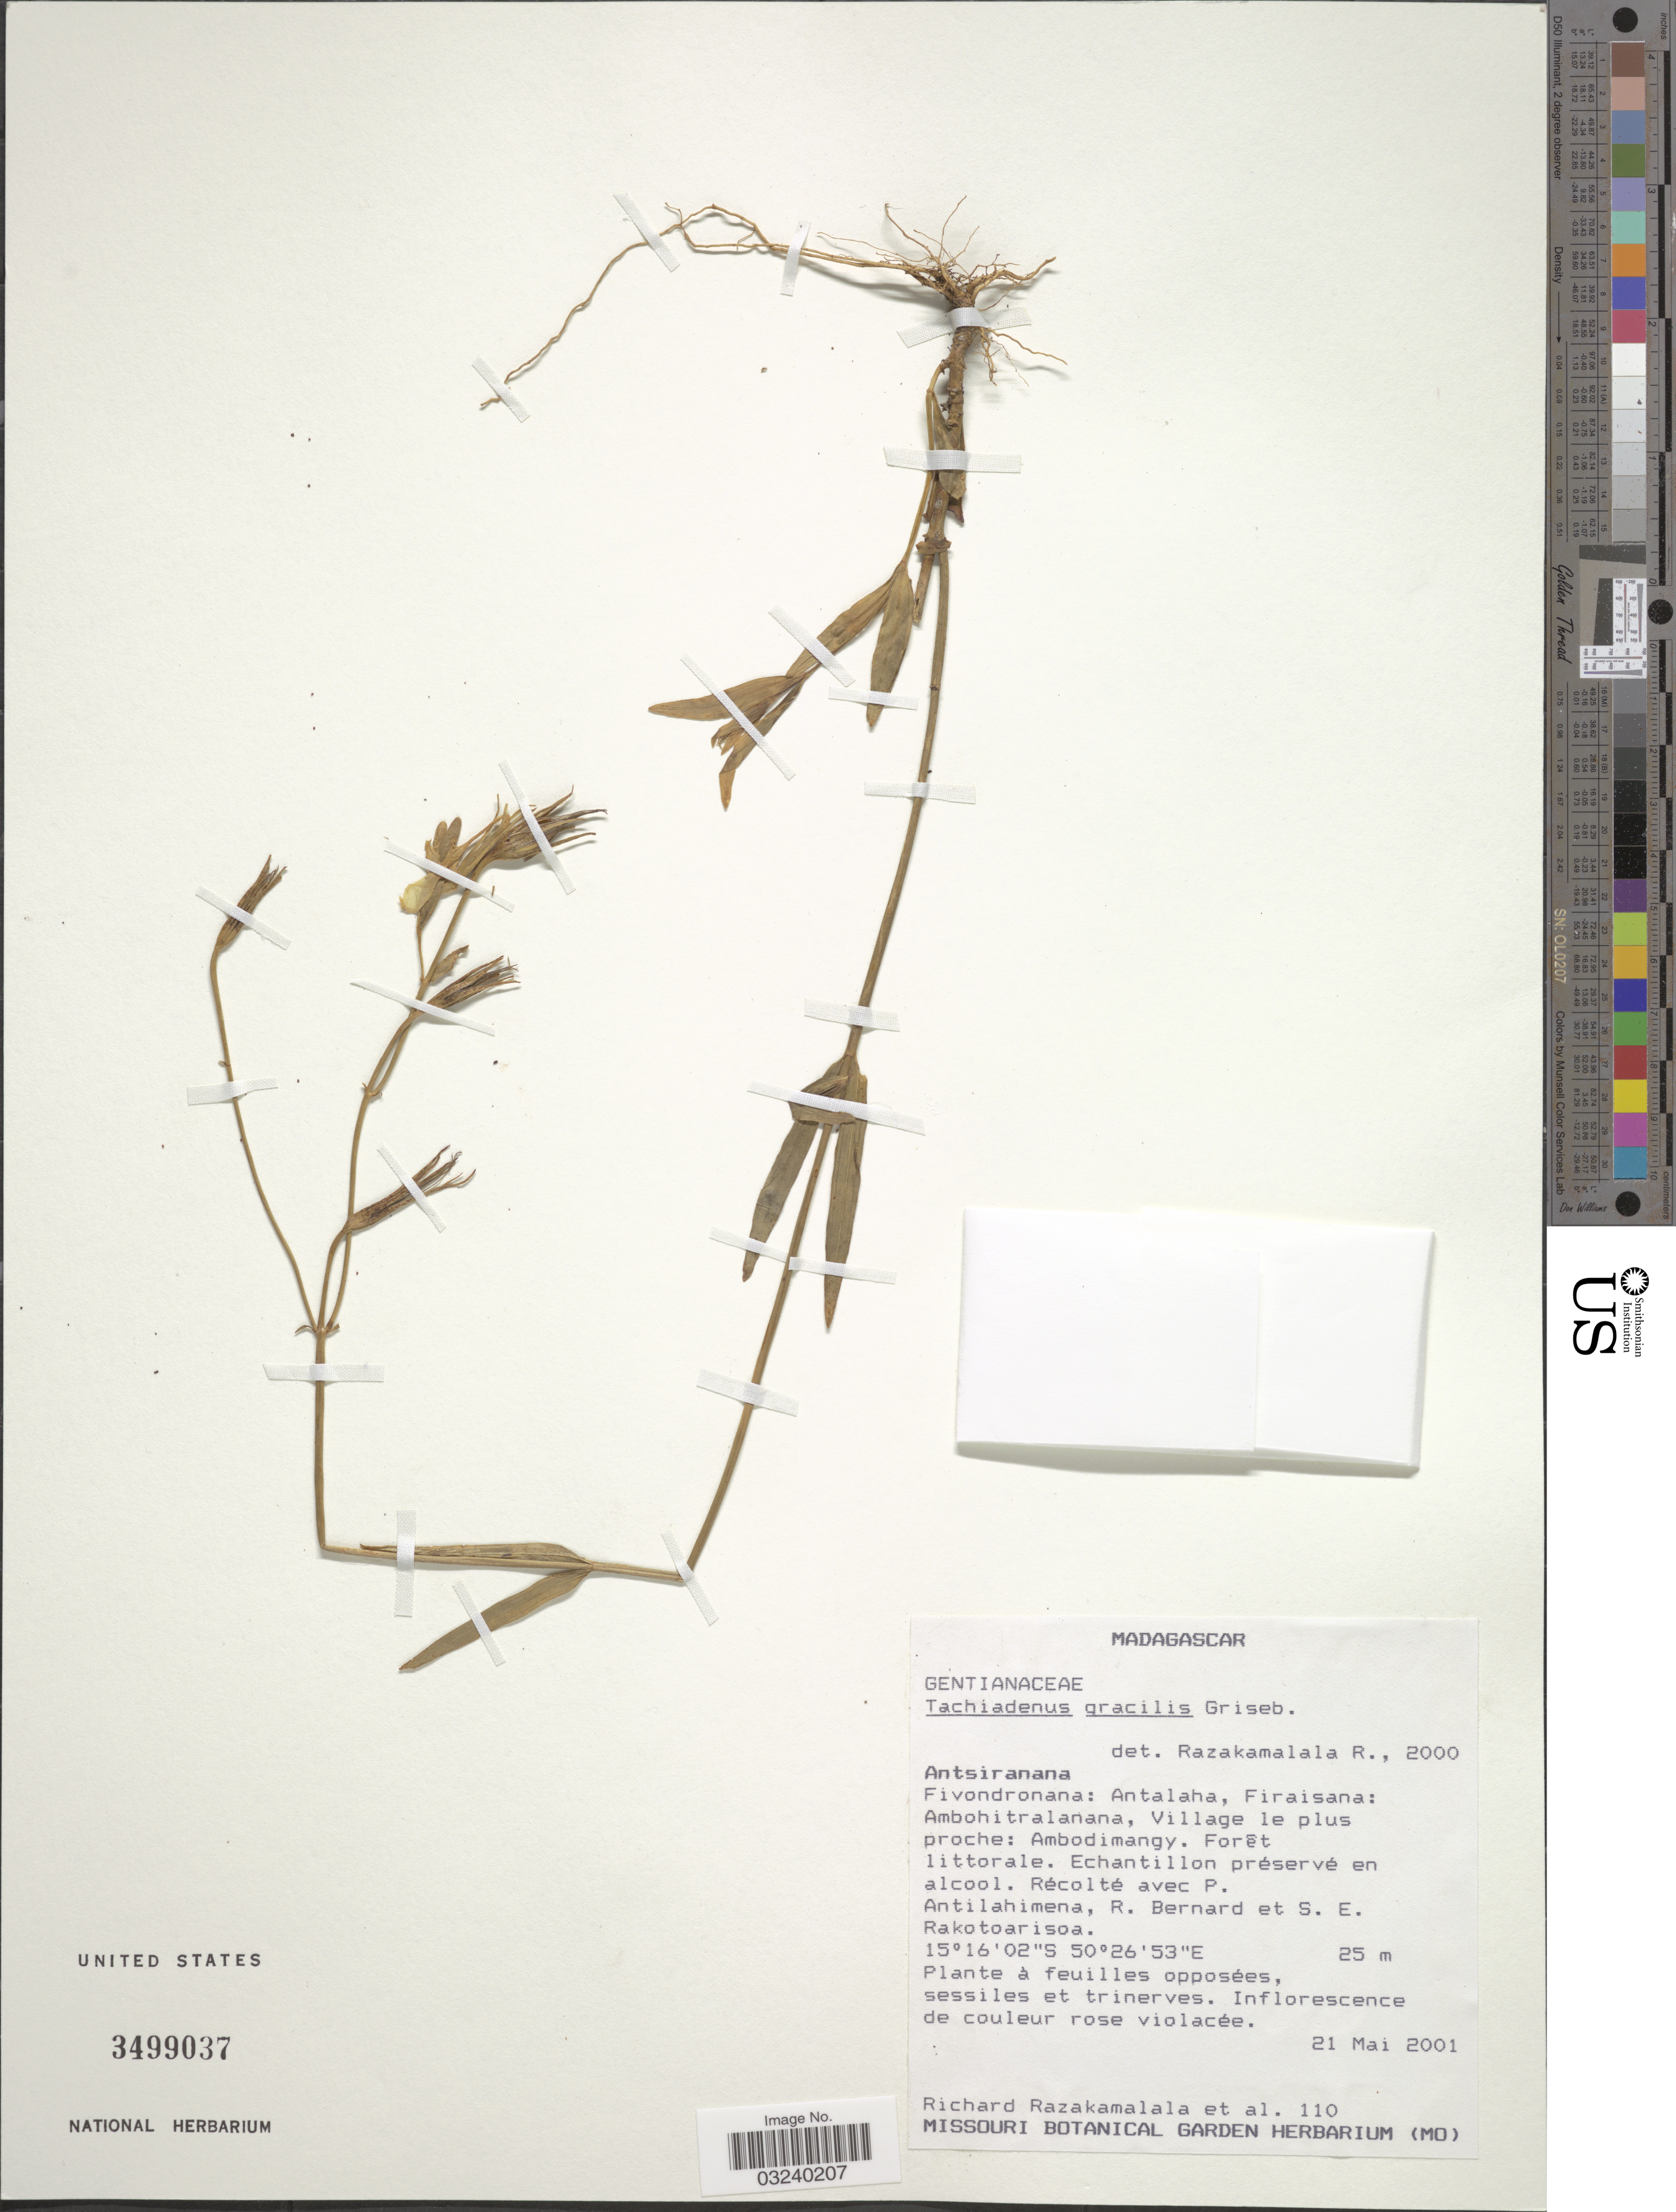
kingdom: Plantae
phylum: Tracheophyta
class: Magnoliopsida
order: Gentianales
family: Gentianaceae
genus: Tachiadenus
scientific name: Tachiadenus gracilis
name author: Griseb.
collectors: R. Razakamalala, P. Antilahimena, R. Bernard & E. Rakotoarisoa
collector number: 110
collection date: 2001-05-21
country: Madagascar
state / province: Sava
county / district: Antalaha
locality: Fivondronana: Antalaha, Firaisana: Ambohitralanana, Village le plus proche: Ambodimangy.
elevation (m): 25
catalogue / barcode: US 3499037